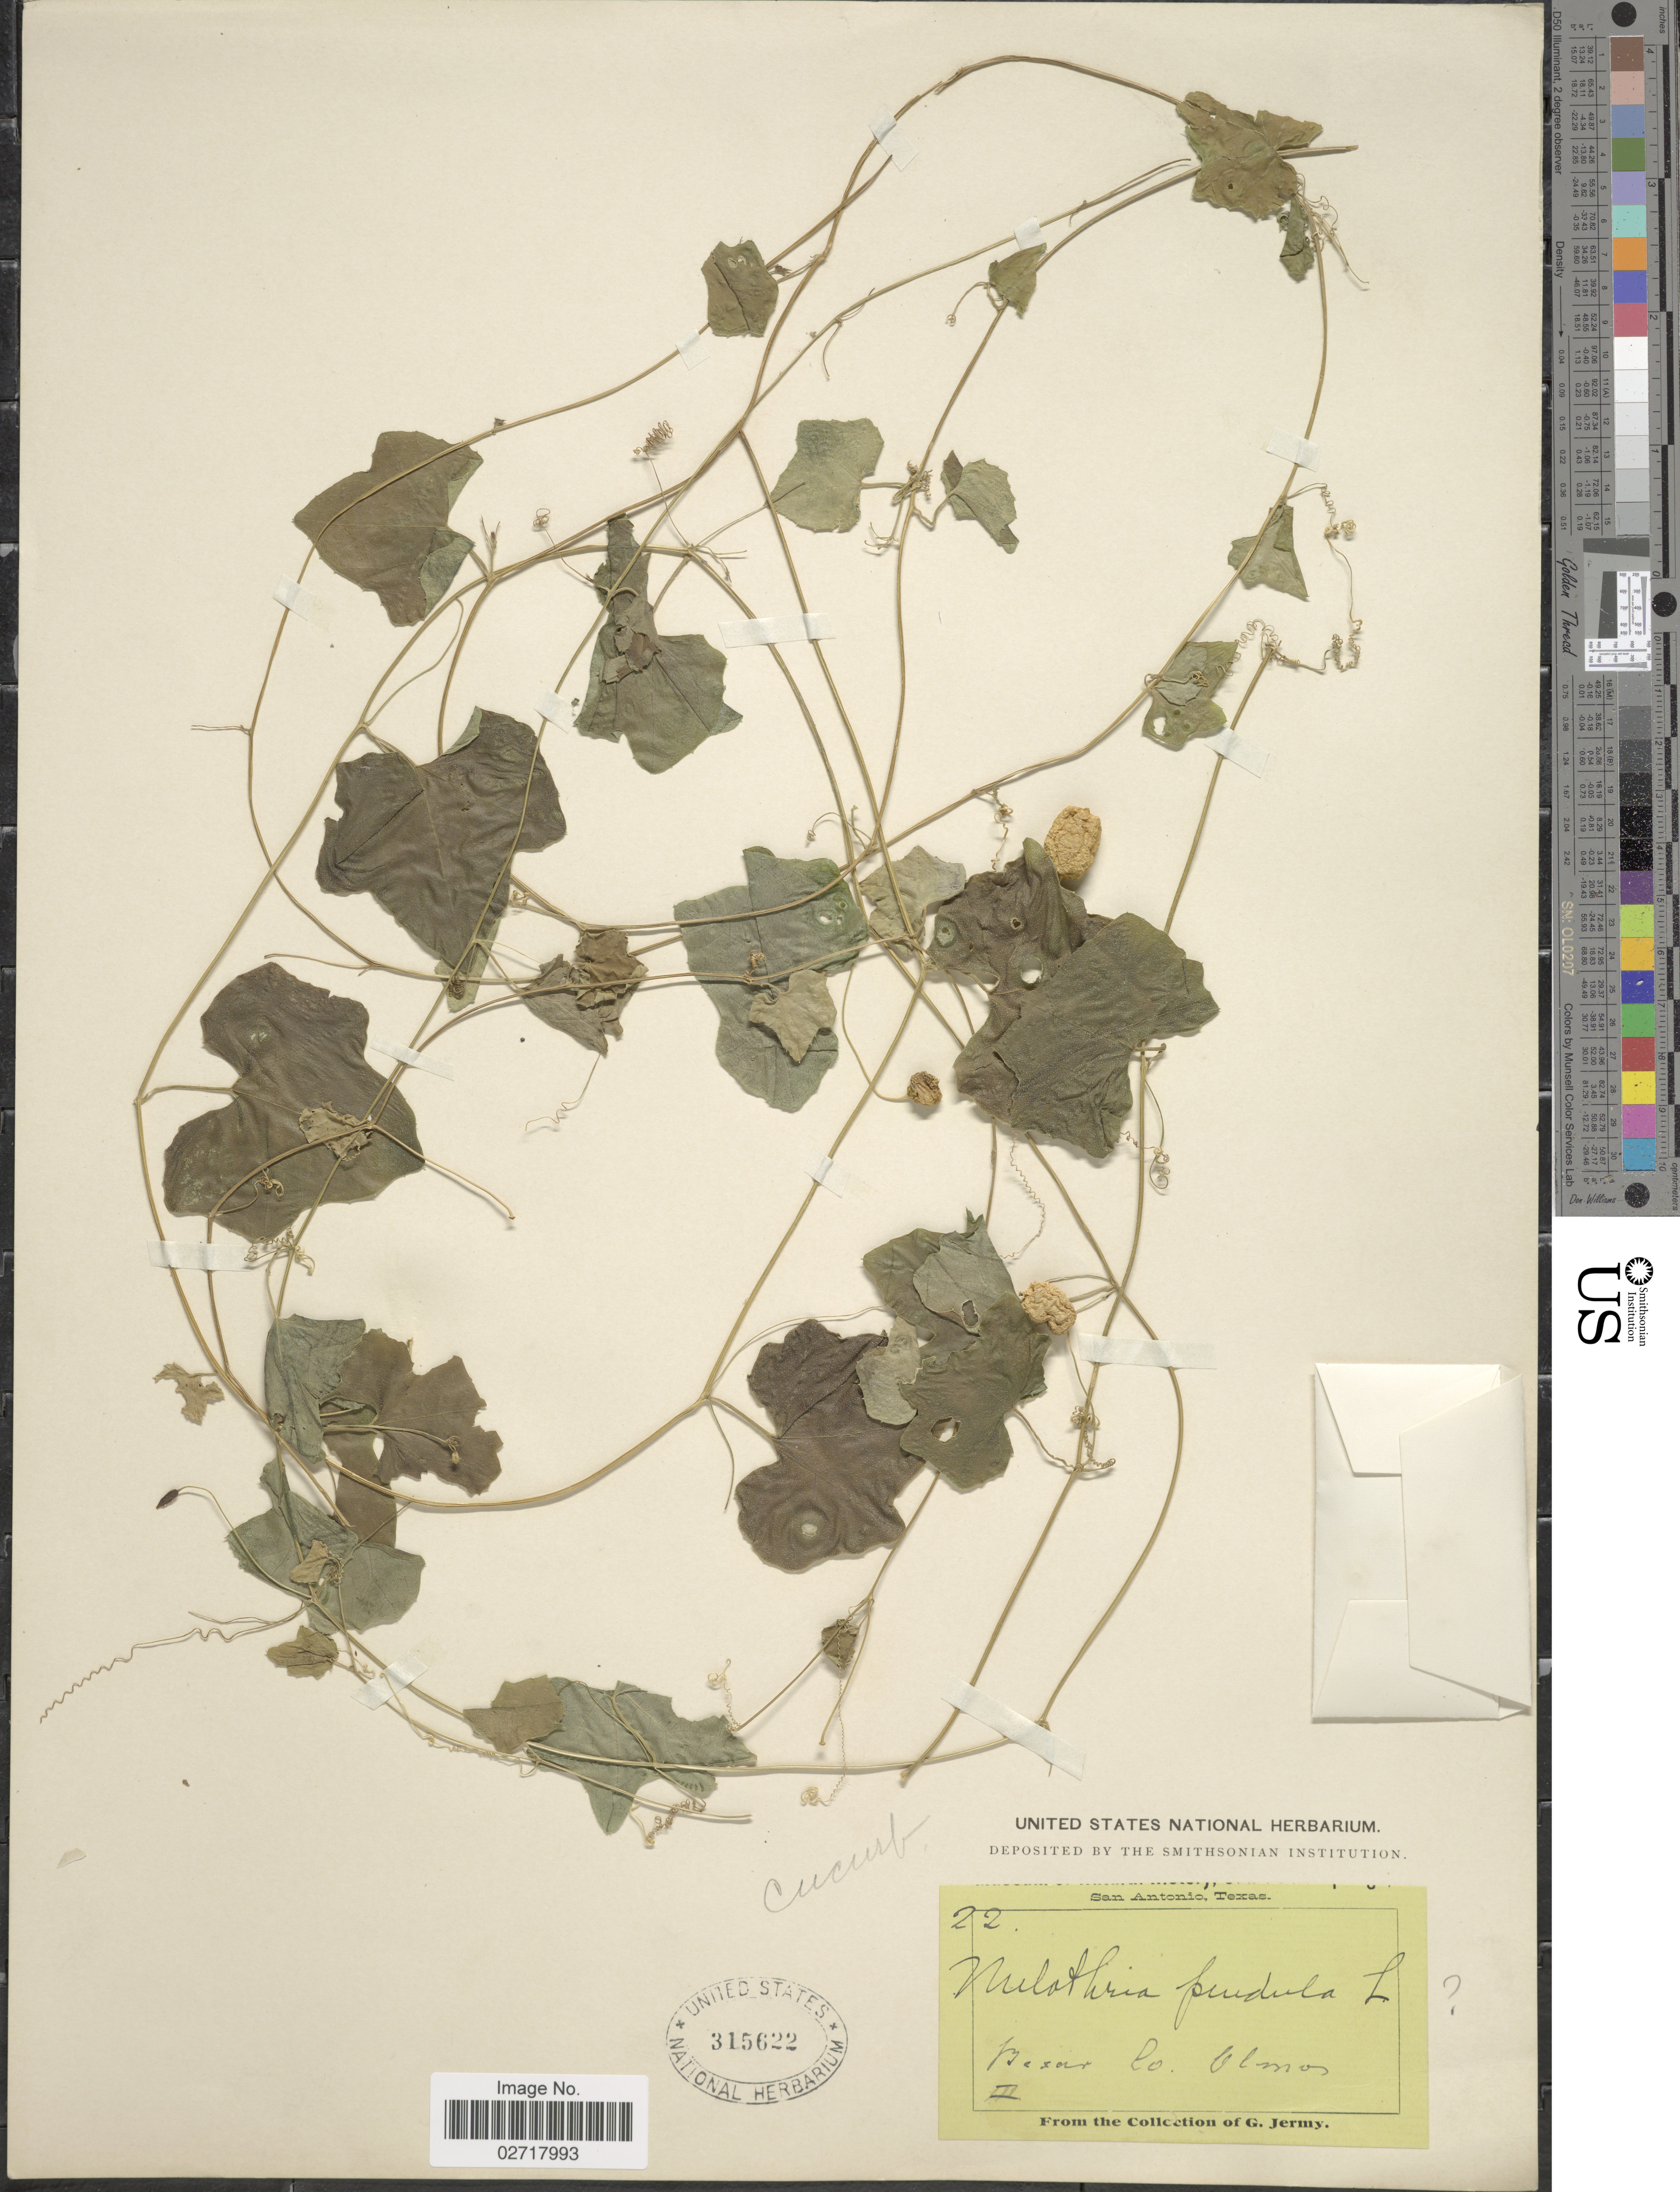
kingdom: Plantae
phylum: Tracheophyta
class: Magnoliopsida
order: Cucurbitales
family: Cucurbitaceae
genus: Melothria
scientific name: Melothria pendula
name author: L.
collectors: G. Jermy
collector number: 22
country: United States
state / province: Texas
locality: Bexar Co. San Antonio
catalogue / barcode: US 315622